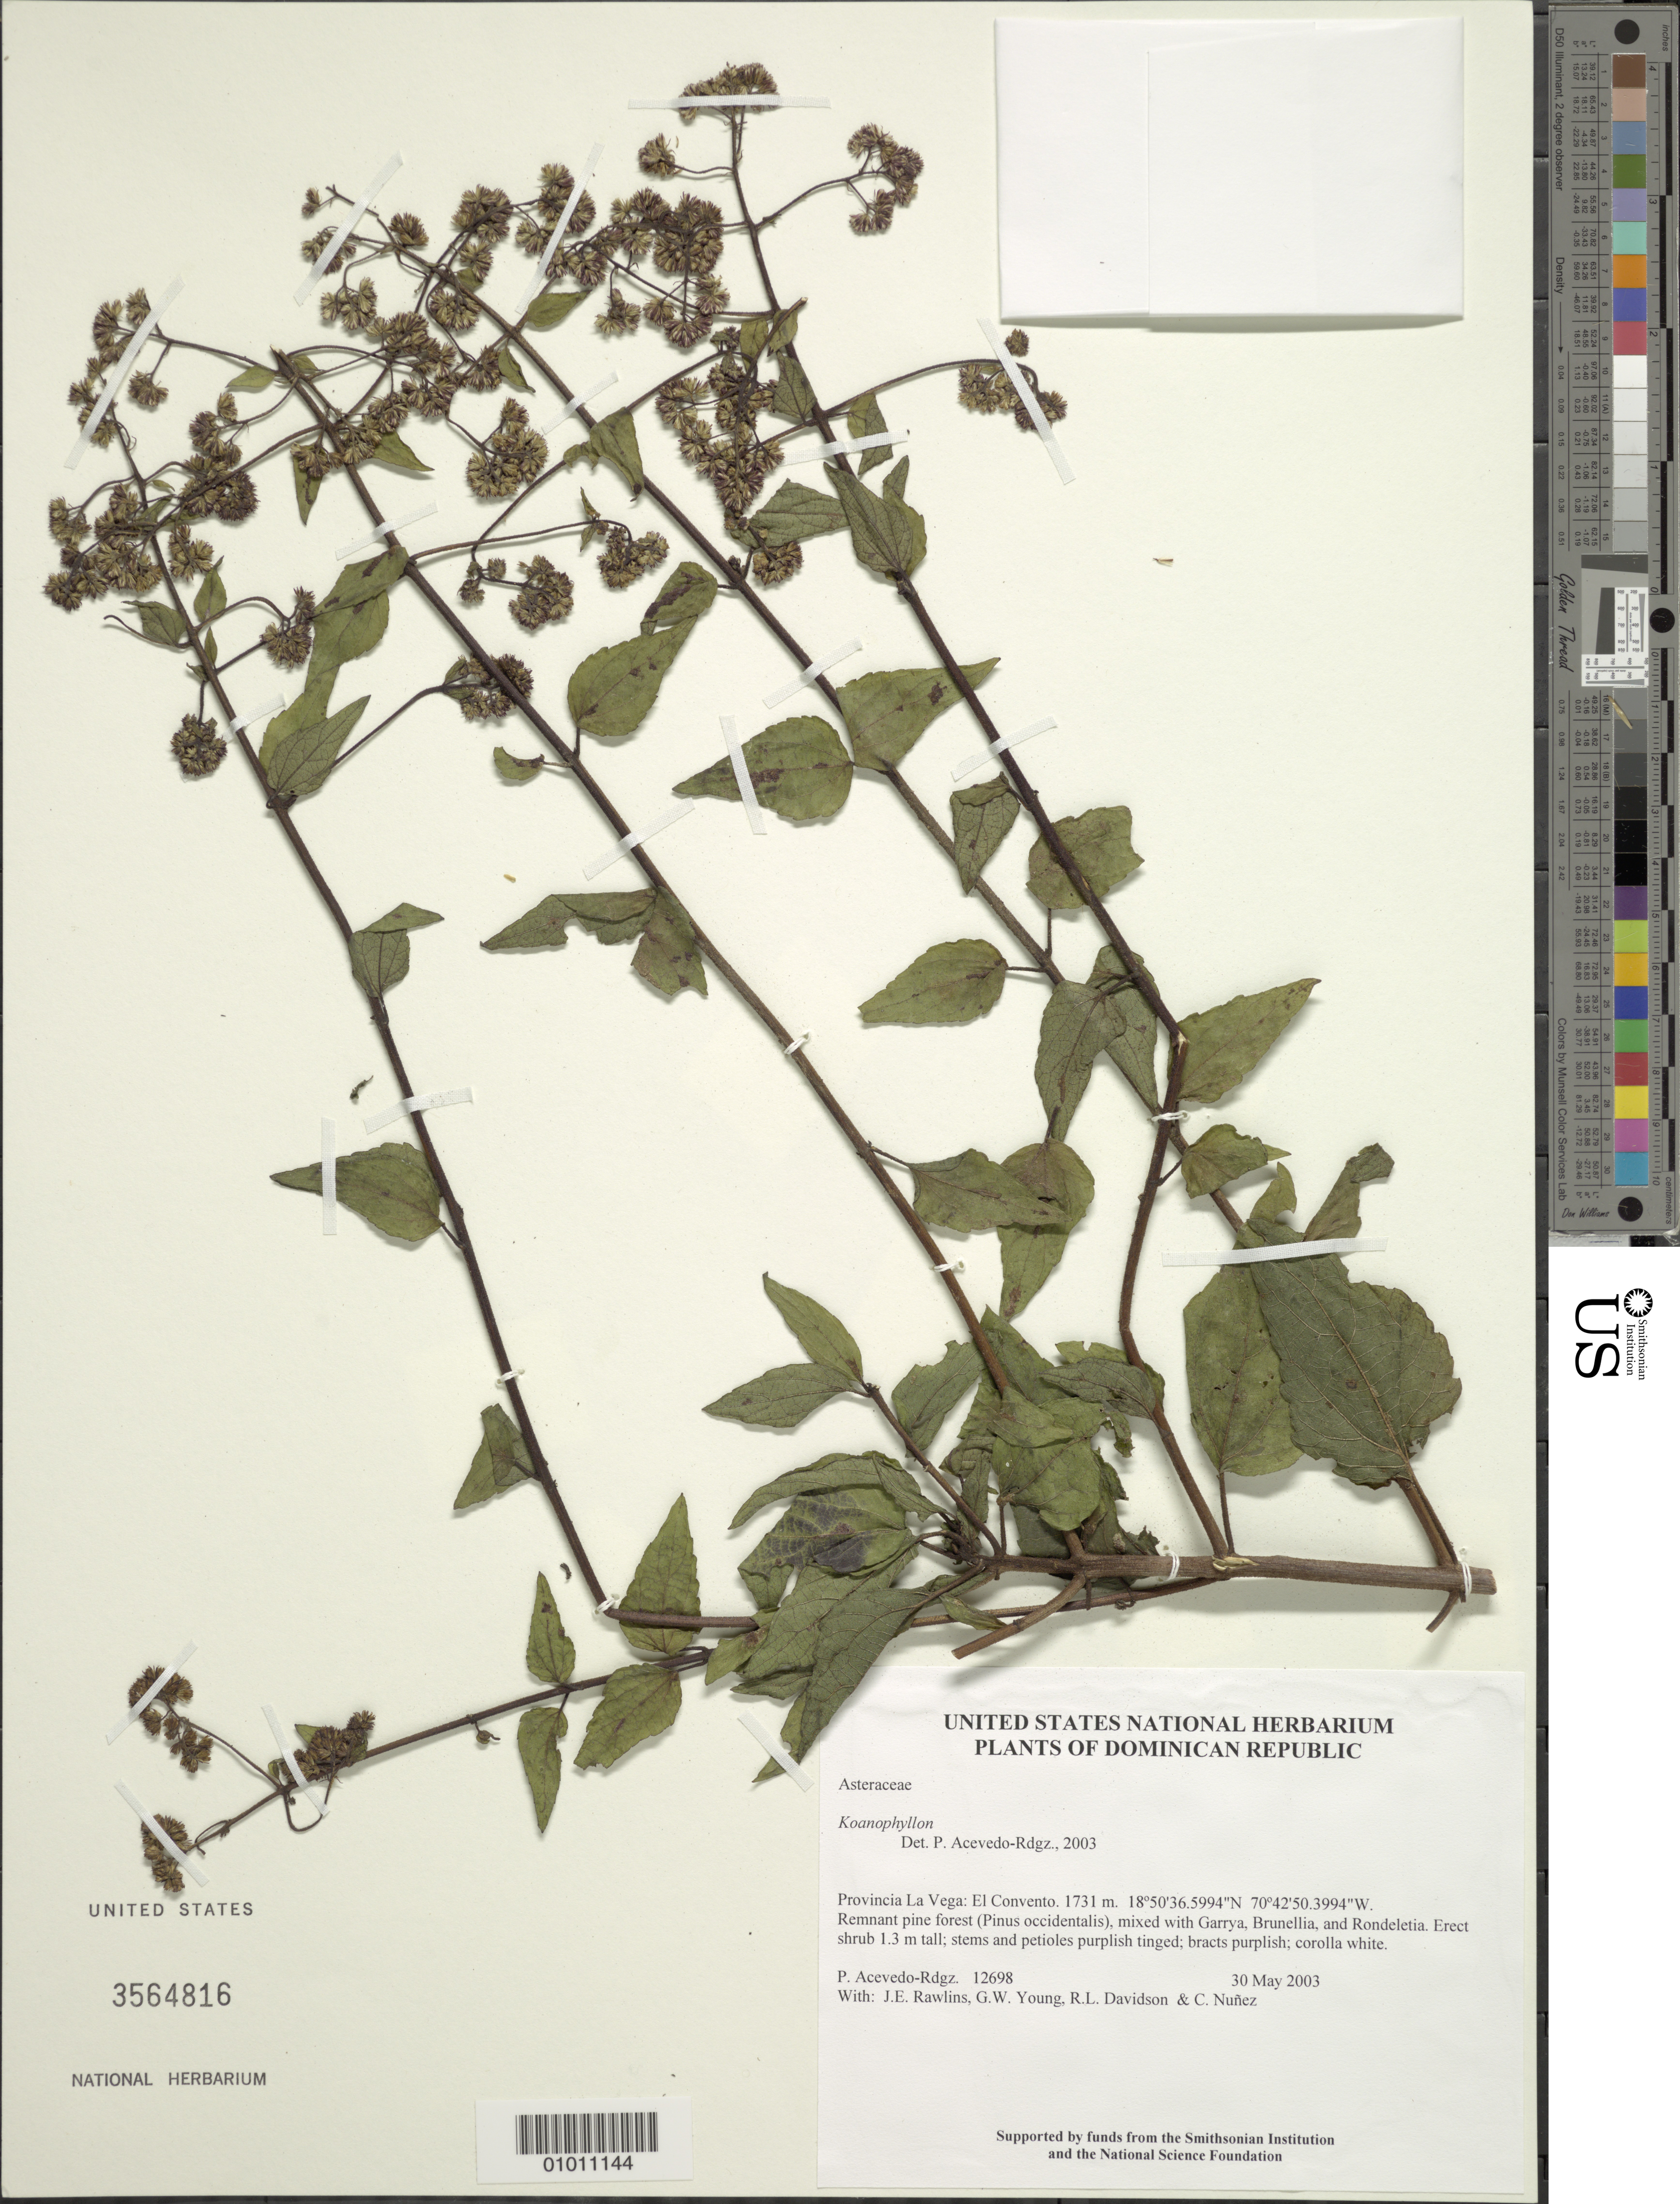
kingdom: Plantae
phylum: Tracheophyta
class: Magnoliopsida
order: Asterales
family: Asteraceae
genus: Koanophyllon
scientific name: Koanophyllon sp.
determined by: Acevedo-Rodríguez, P., (BOT), Smithsonian Institution - National Museum of Natural History (UNITED STATES)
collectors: P. Acevedo-Rodr., J. Rawlins, G. Young, R. Davidson & C. Nunez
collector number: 12698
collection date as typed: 30 May 2003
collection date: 2003-05-30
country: Dominican Republic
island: Hispaniola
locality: Provincia La Vega: El Convento.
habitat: Remnant pine forest (Pinus occidentalis), mixed with Garrya, Brunellia, and Rondeletia.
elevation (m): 1731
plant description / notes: US, NY, K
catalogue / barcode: US 3564816